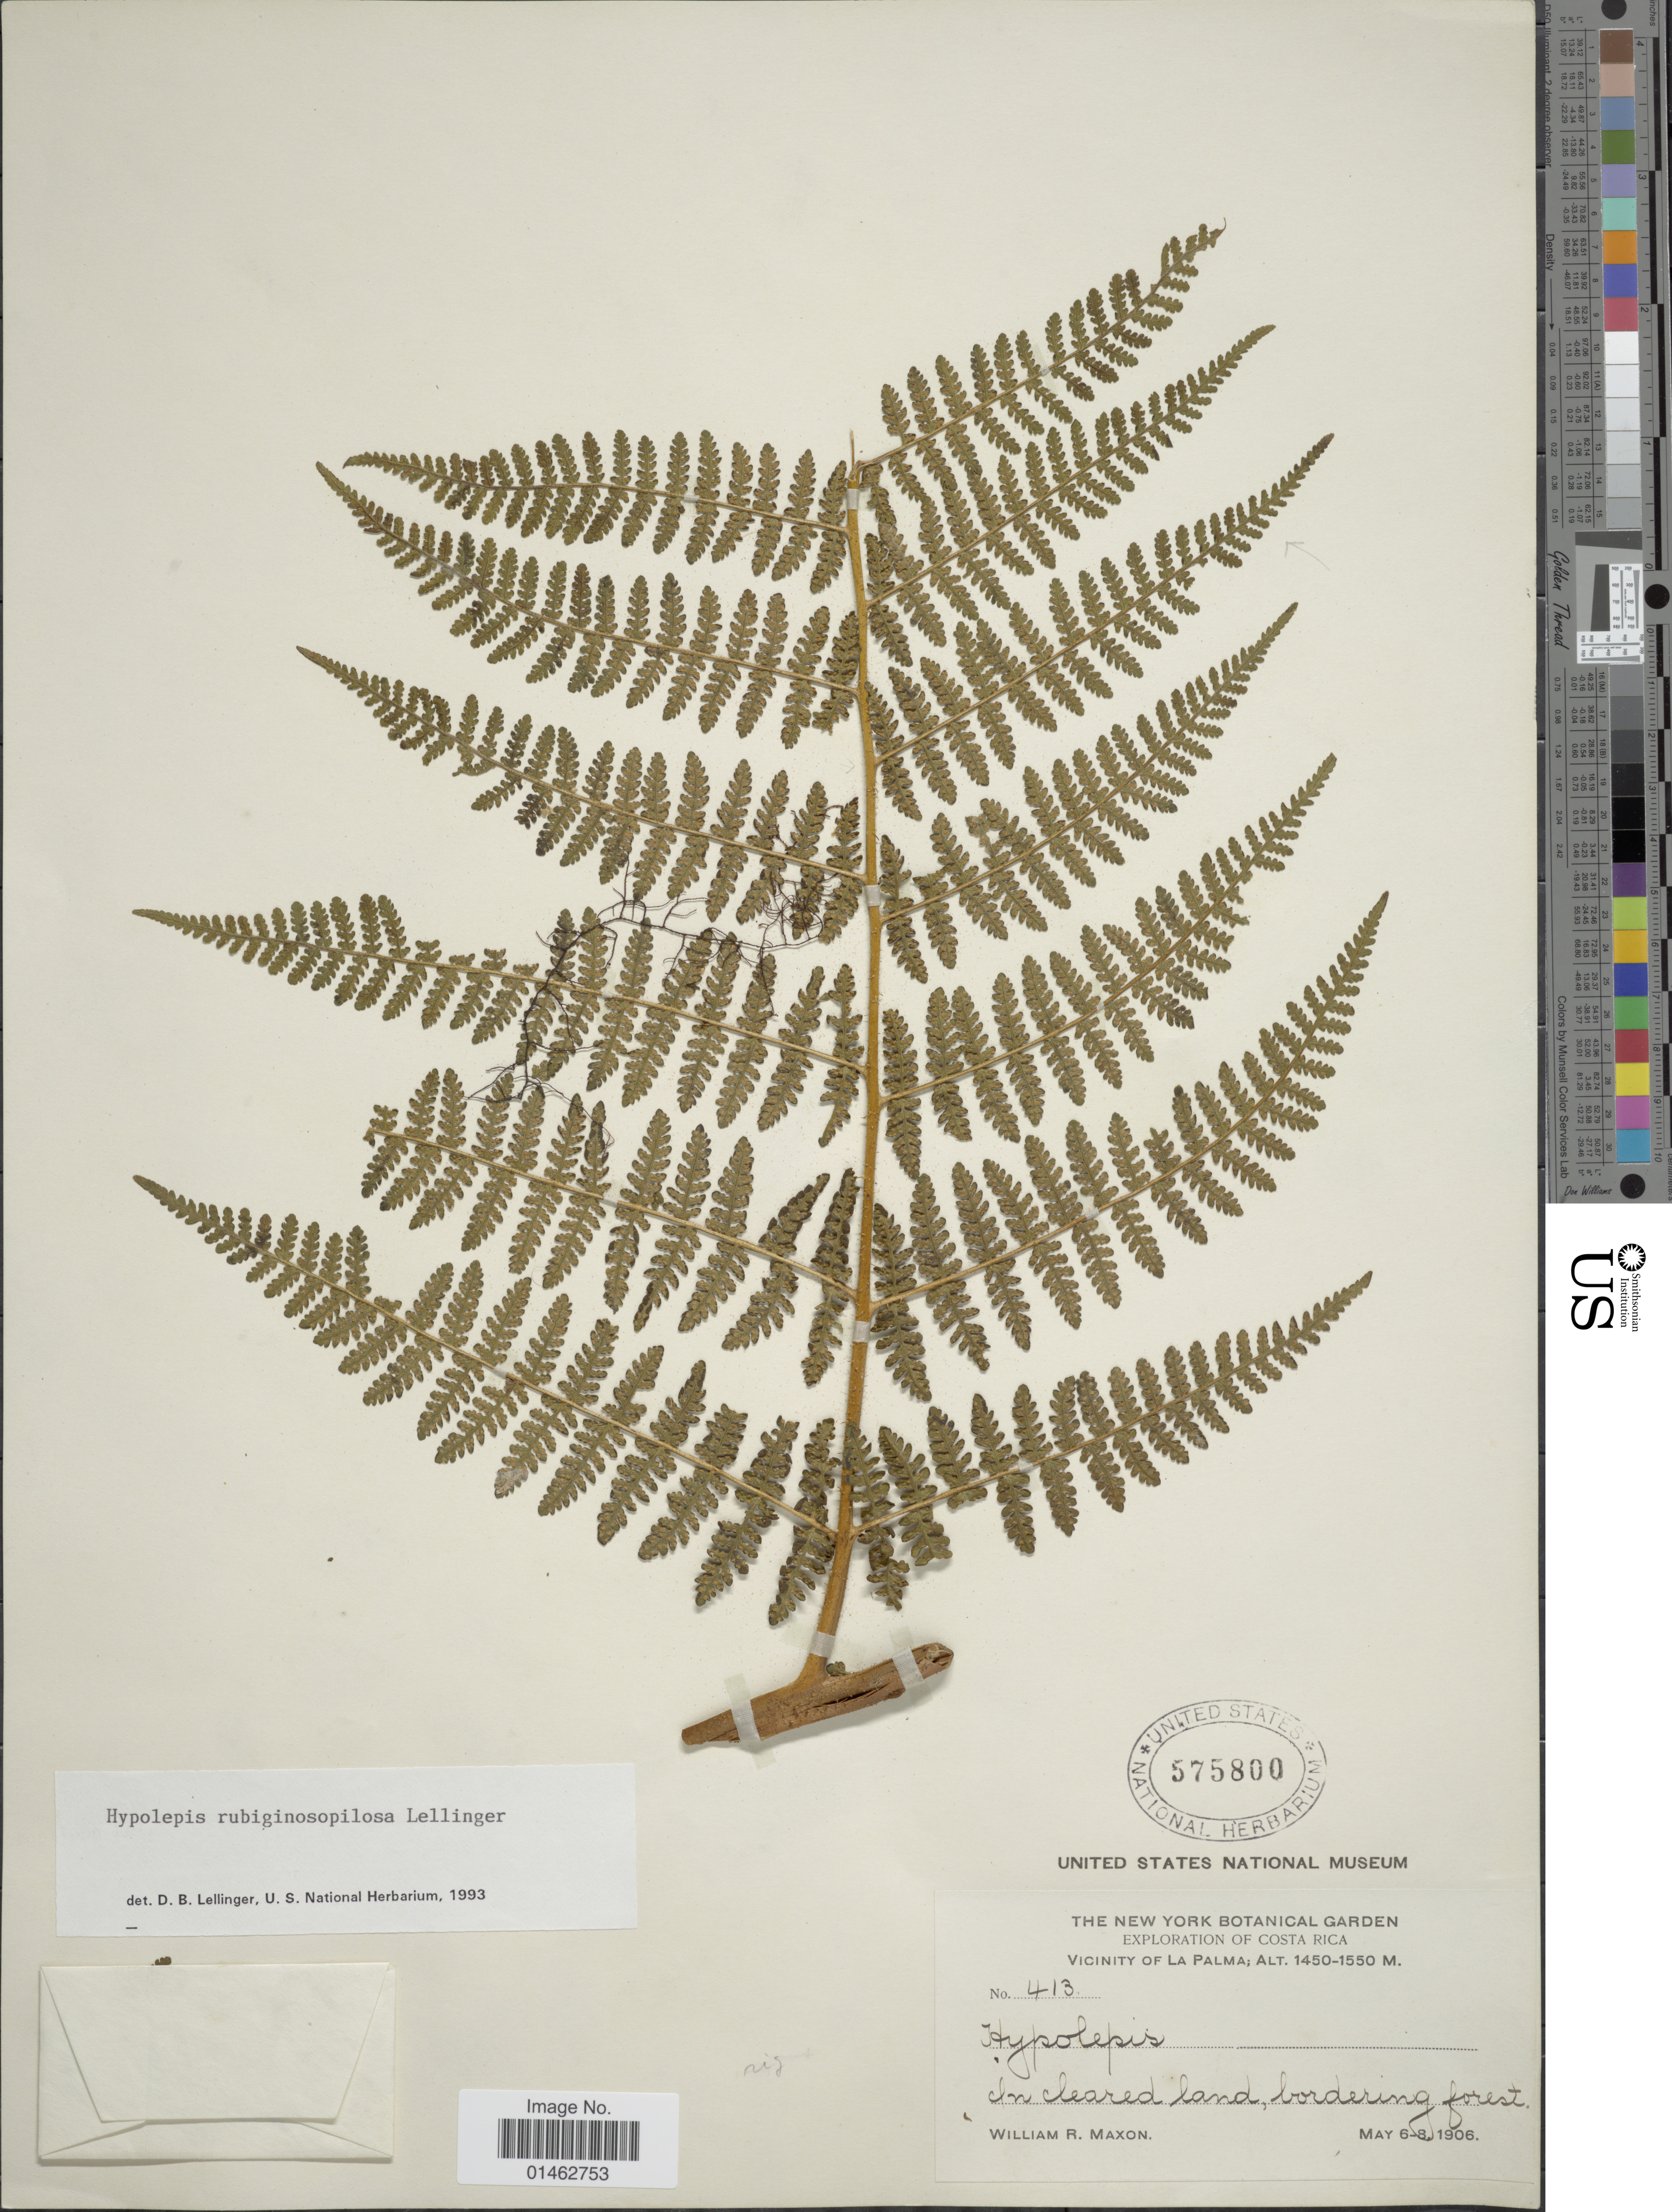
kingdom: Plantae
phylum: Tracheophyta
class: Polypodiopsida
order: Polypodiales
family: Dennstaedtiaceae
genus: Hypolepis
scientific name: Hypolepis rubiginosopilosula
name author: Lellinger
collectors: W. R. Maxon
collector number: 413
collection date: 1906-05-06/1906-05-08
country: Costa Rica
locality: Vicinity of La Palma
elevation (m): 1450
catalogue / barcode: US 575800